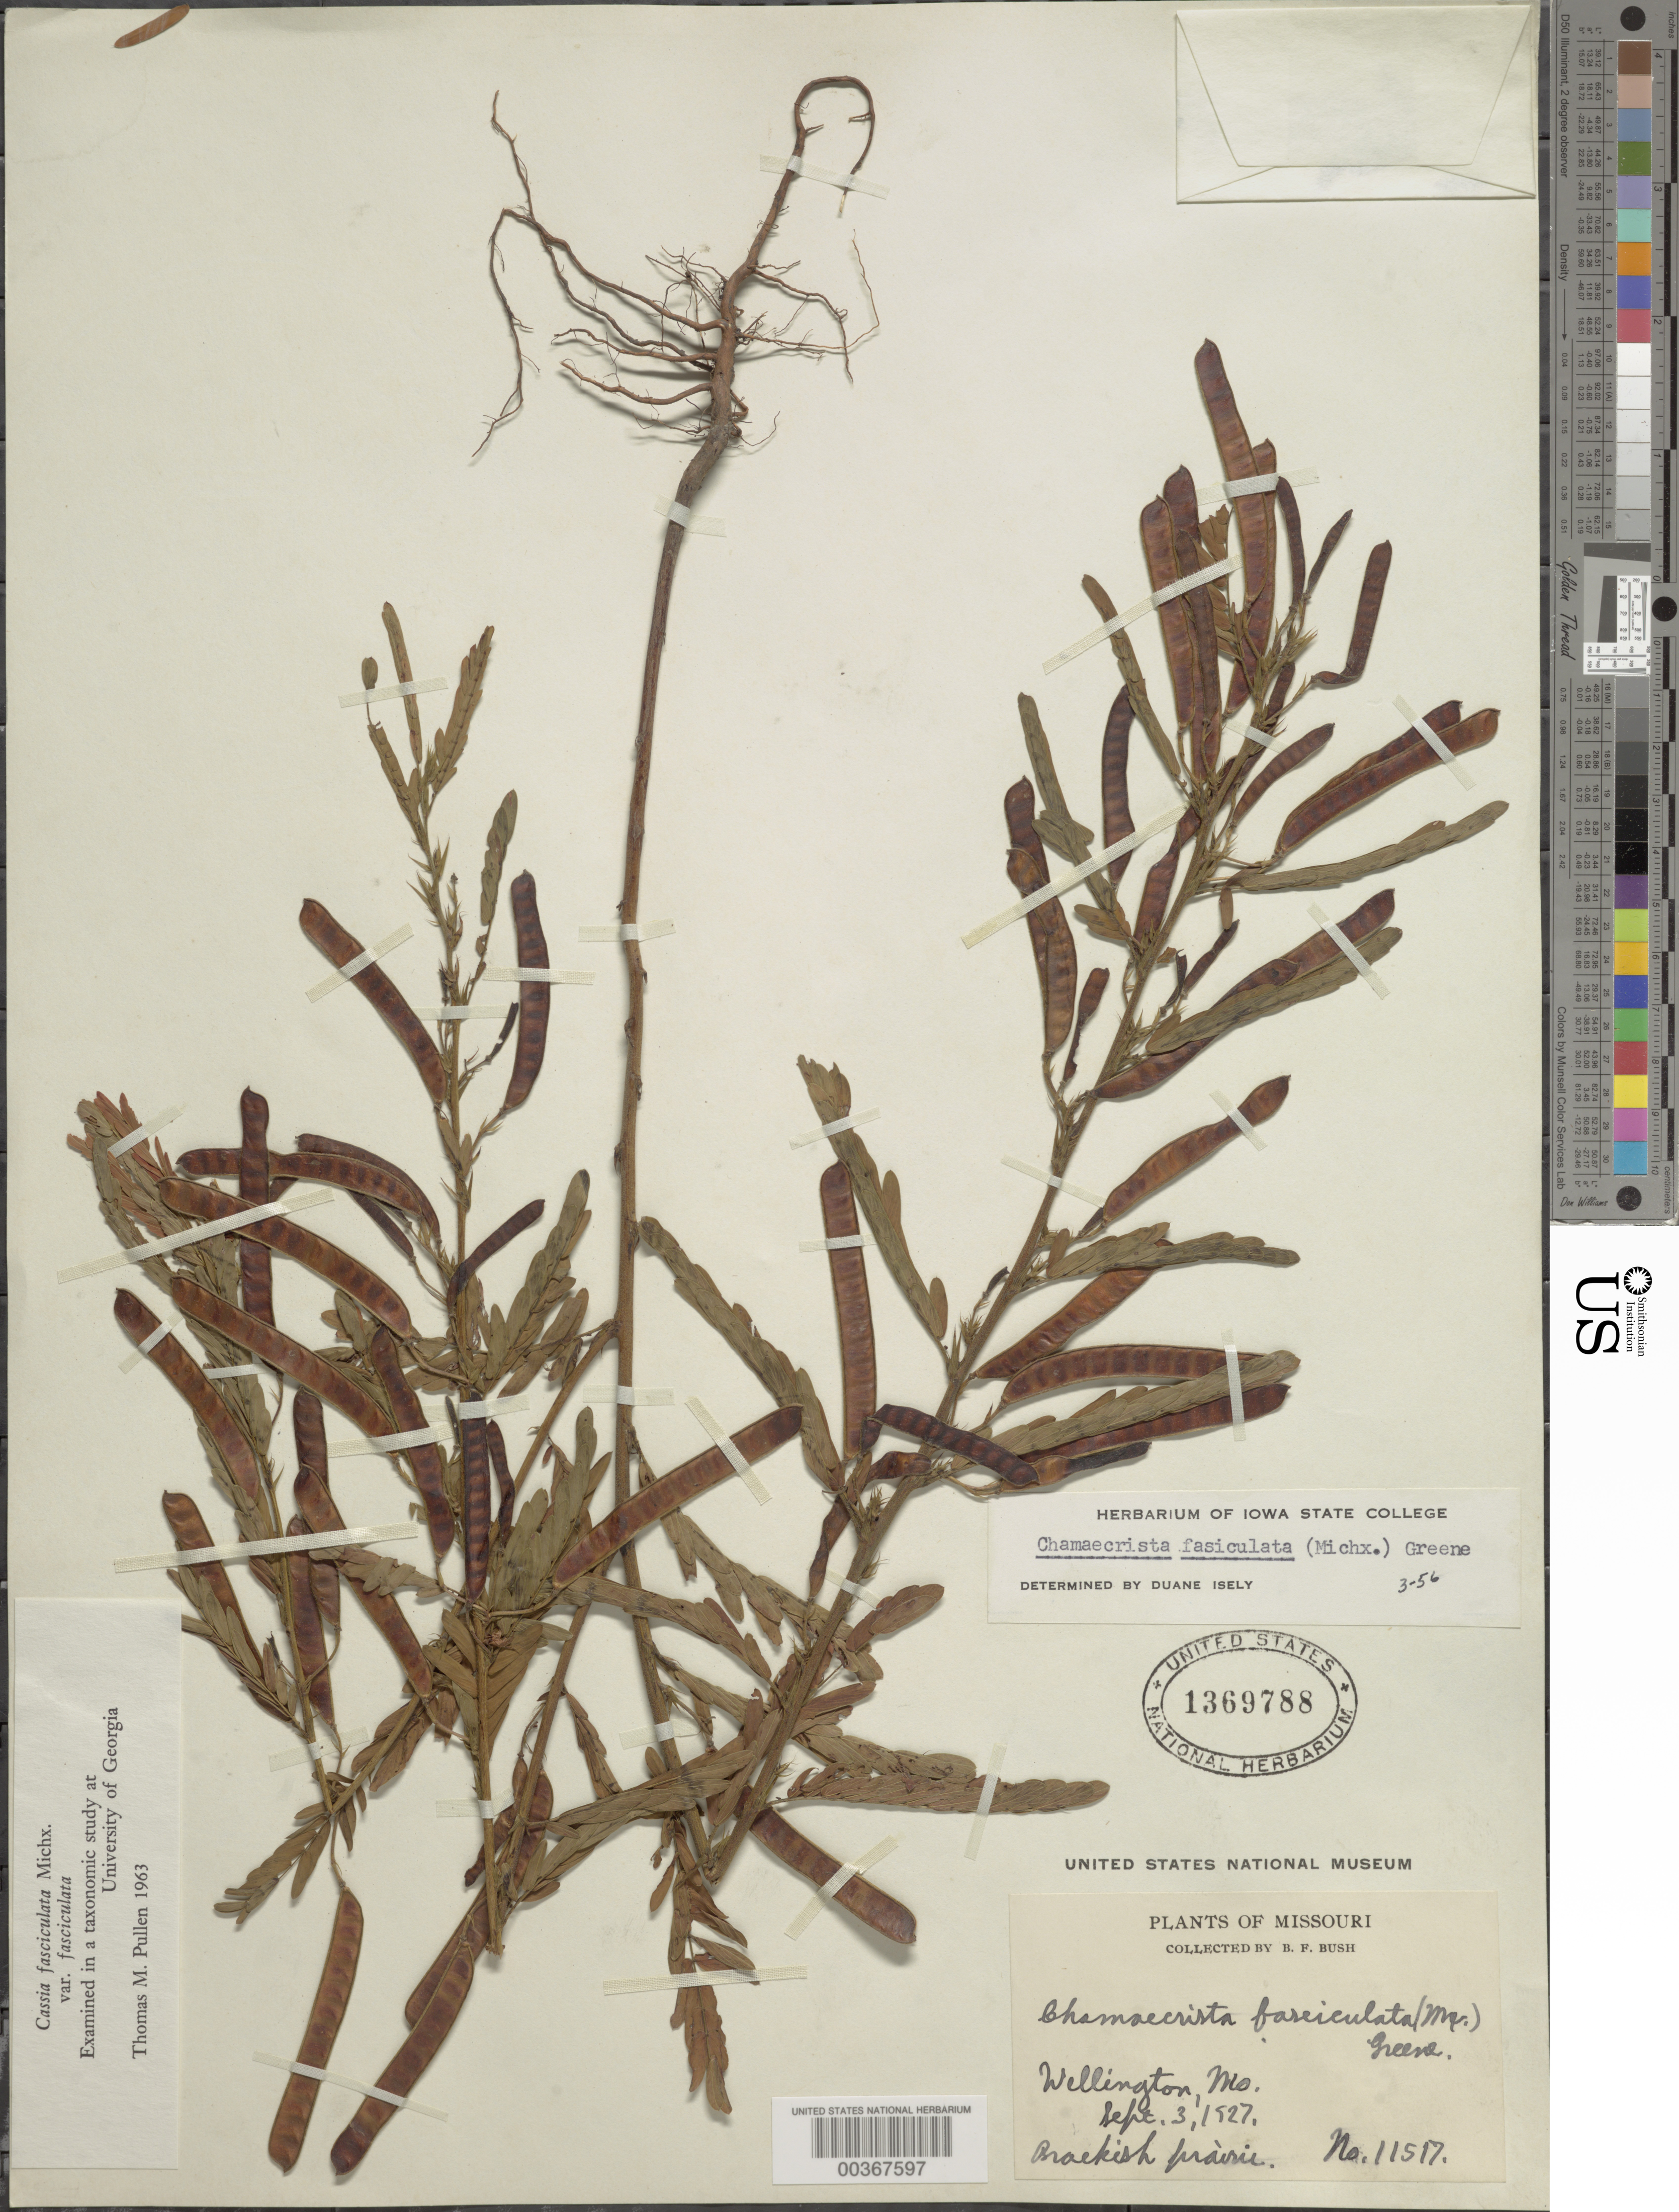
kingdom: Plantae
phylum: Tracheophyta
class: Magnoliopsida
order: Fabales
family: Fabaceae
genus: Chamaecrista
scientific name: Chamaecrista fasciculata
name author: (Michx.) Greene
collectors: B. F. Bush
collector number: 11517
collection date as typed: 03 Sep 1927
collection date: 1927-09-03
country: United States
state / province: Missouri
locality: Wellington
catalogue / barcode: US 1369788